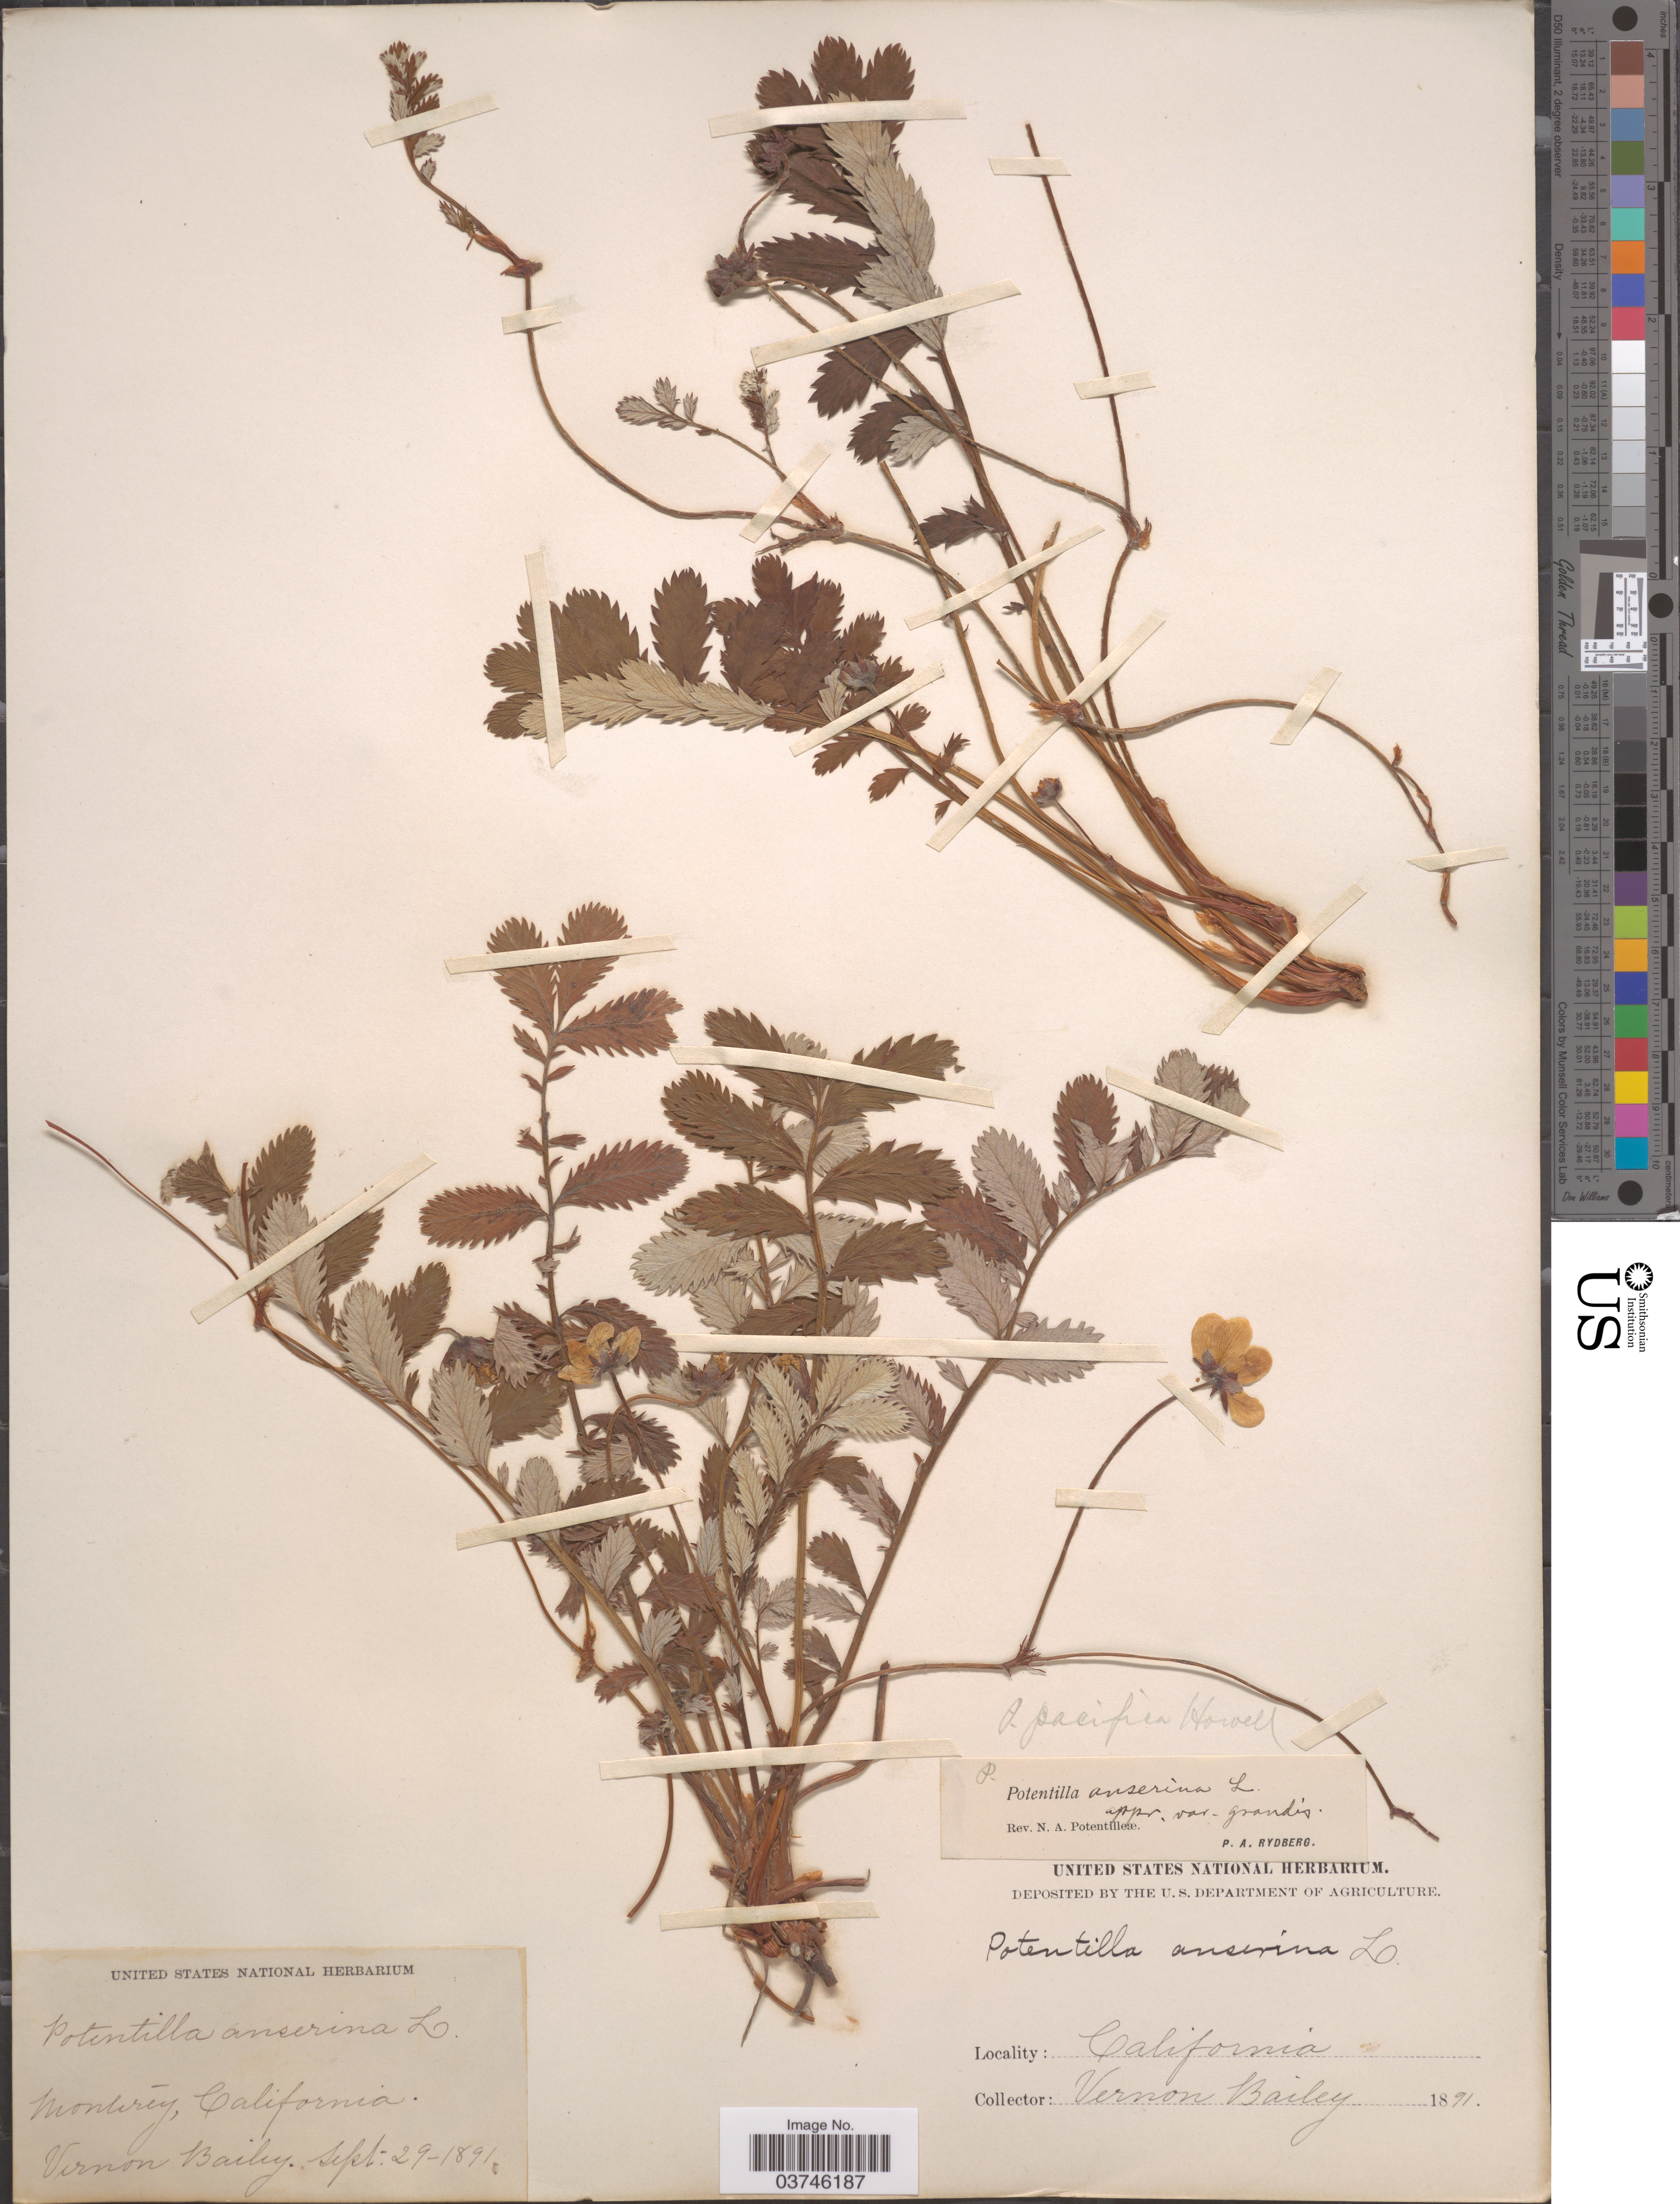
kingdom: Plantae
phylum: Tracheophyta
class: Magnoliopsida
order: Rosales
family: Rosaceae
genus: Argentina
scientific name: Argentina pacifica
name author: (Howell) Rydb.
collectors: V. O. Bailey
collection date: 1891-09-29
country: United States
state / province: California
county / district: Monterey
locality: Monterey.